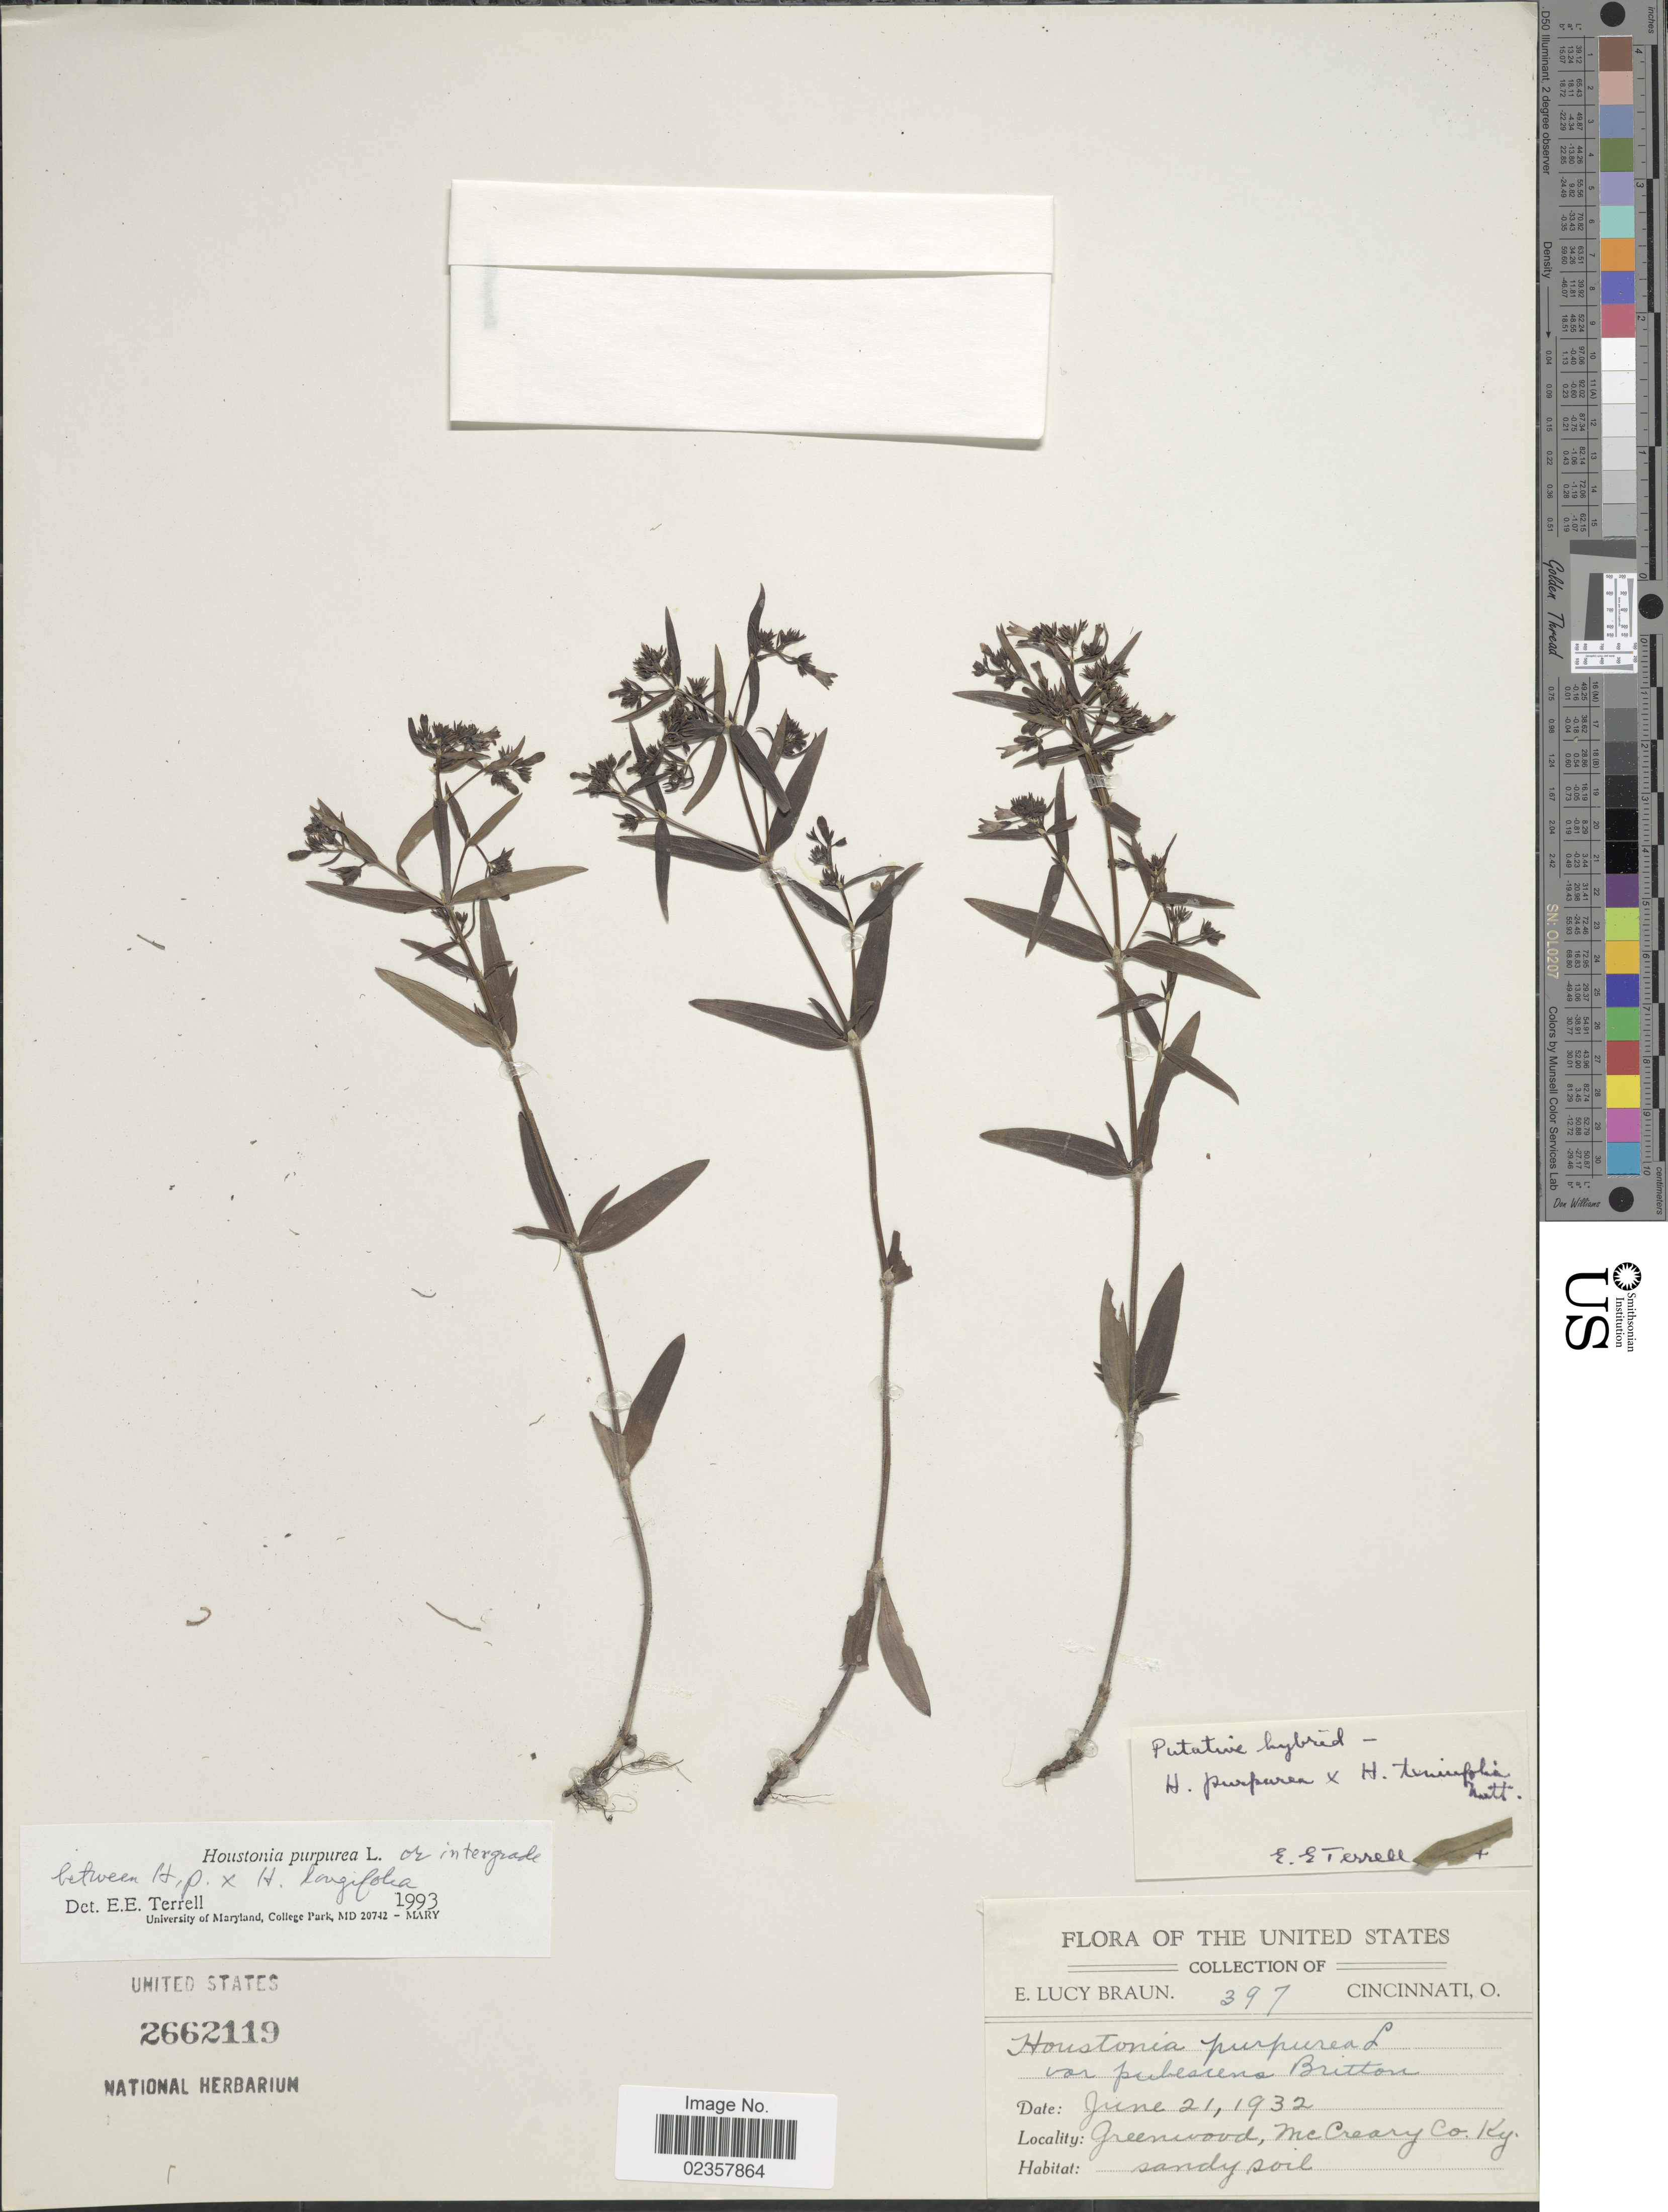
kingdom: Plantae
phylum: Tracheophyta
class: Magnoliopsida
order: Gentianales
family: Rubiaceae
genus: Houstonia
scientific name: Houstonia purpurea var. purpurea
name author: L.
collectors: E. L. Braun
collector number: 397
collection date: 1932-06-21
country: United States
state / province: Kentucky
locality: Greenwood, McCreary Co, Ky.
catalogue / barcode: US 2662119